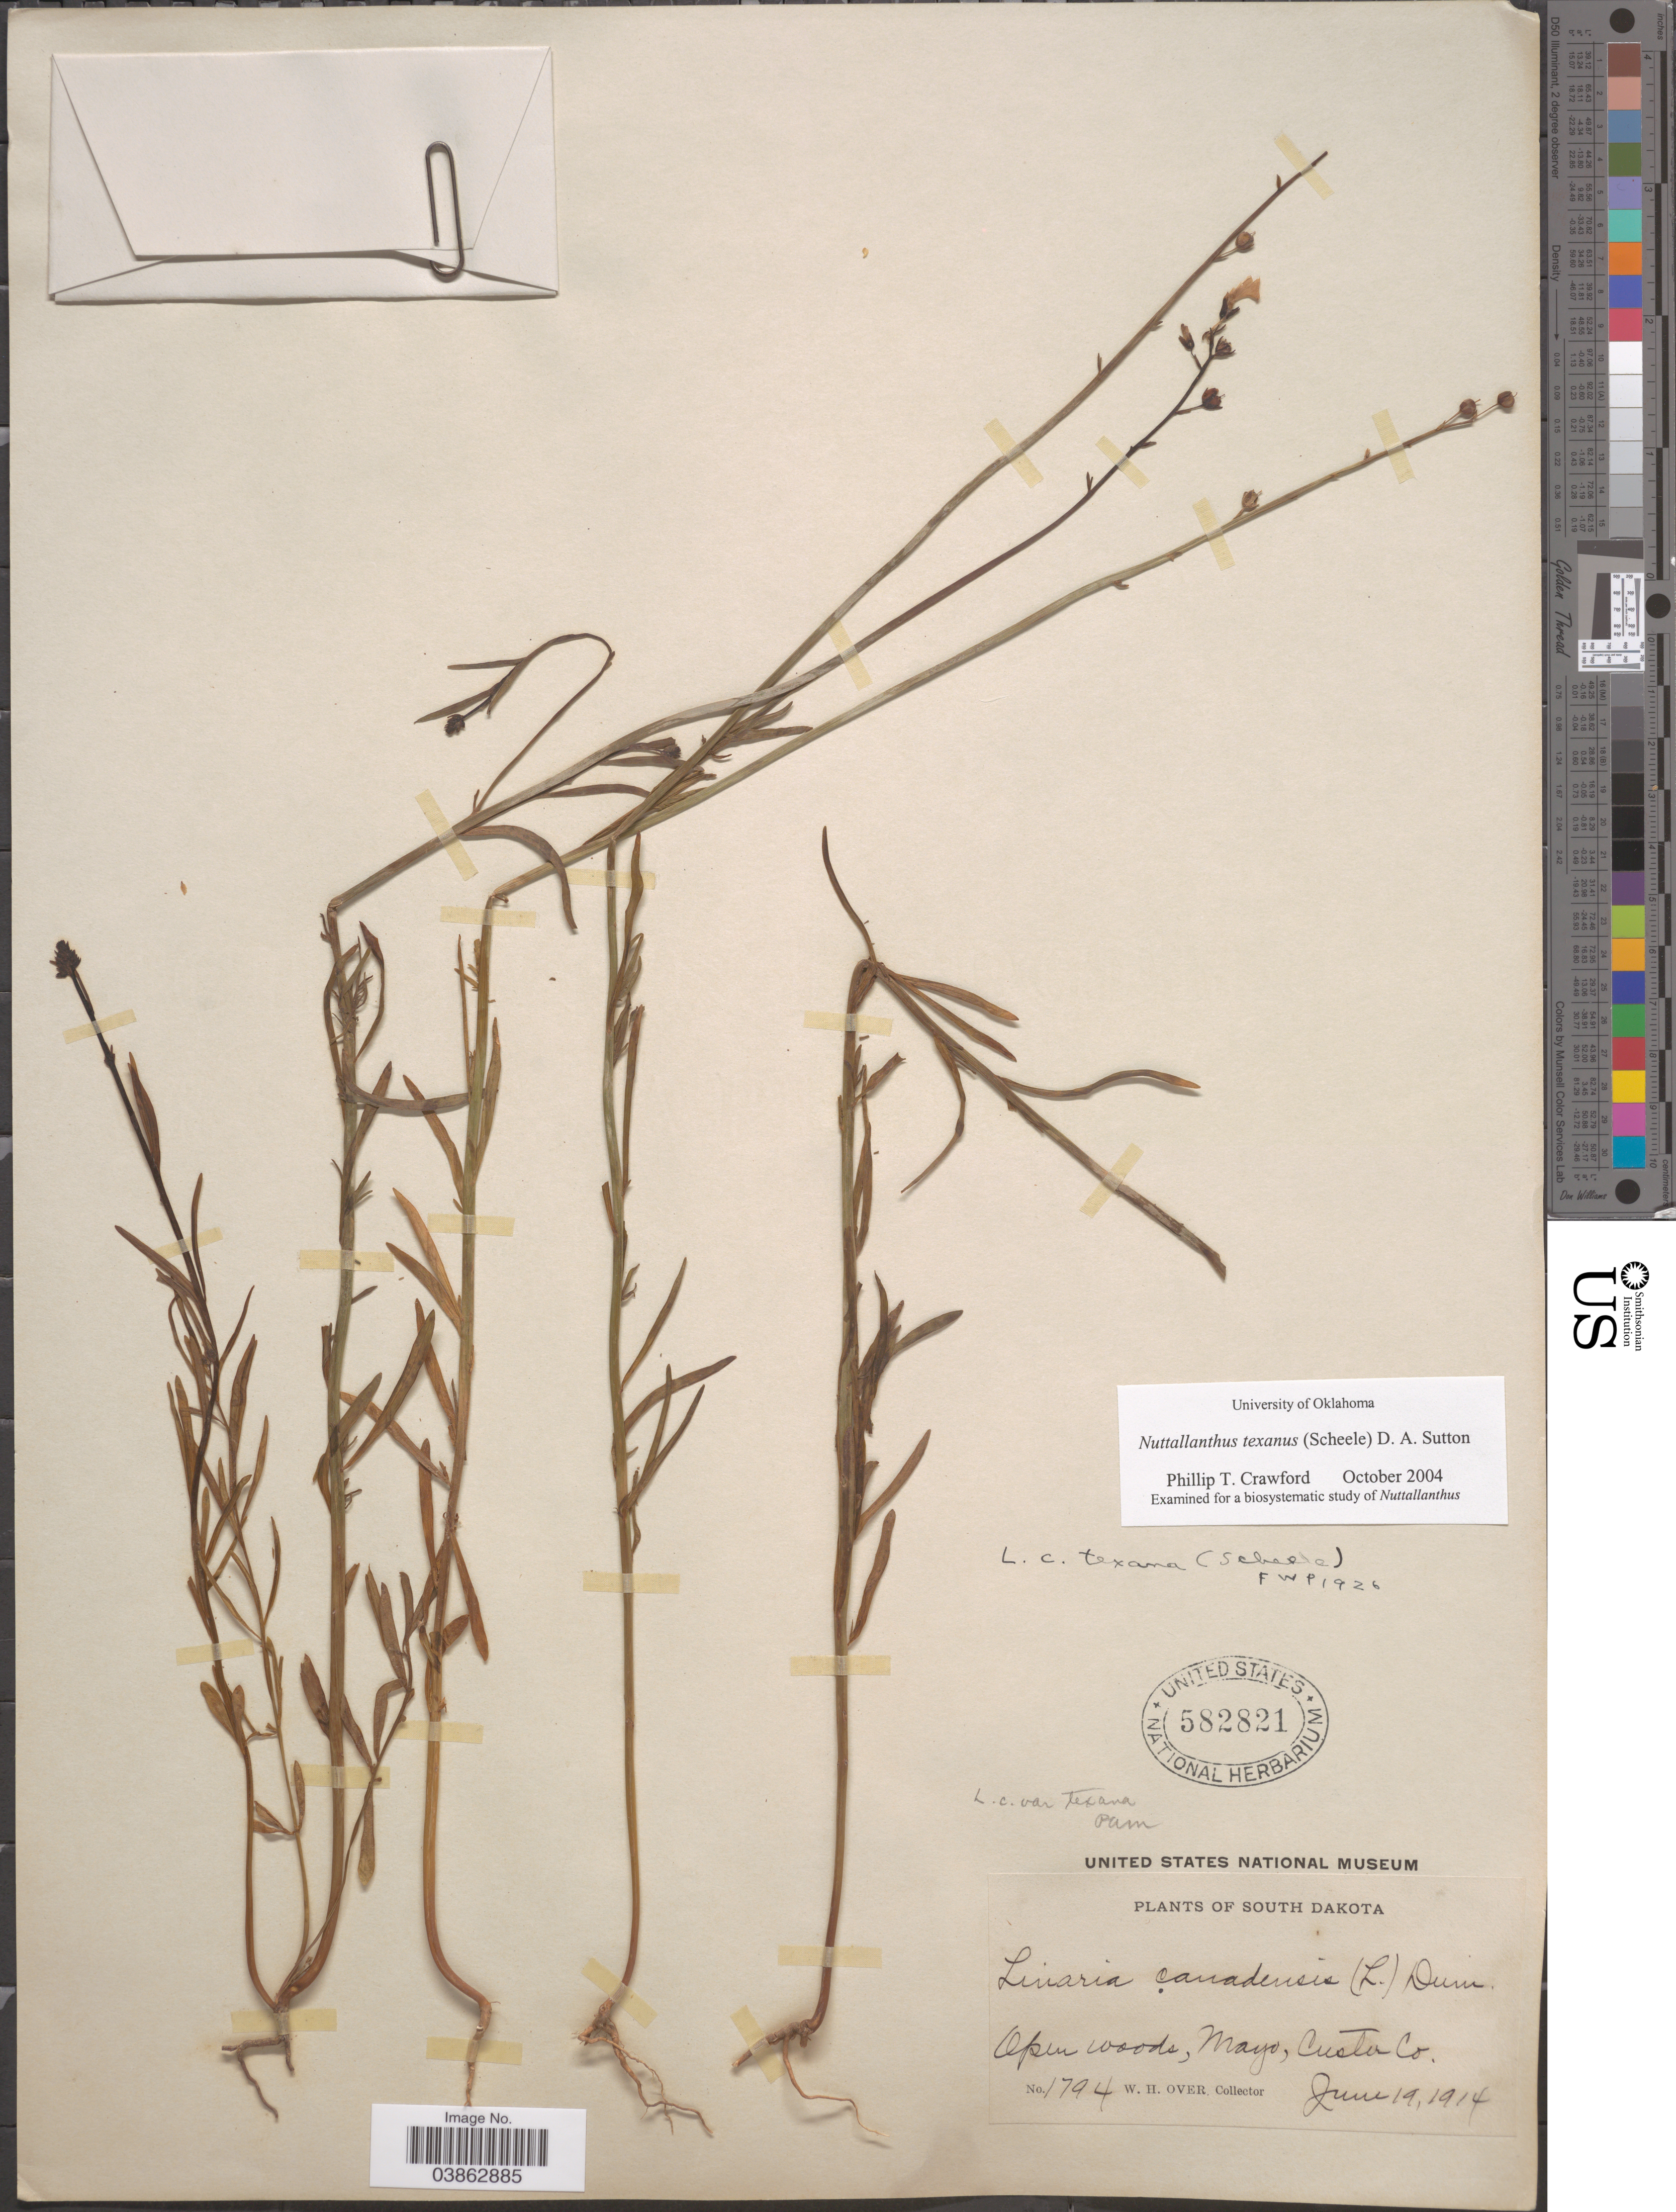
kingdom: Plantae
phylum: Tracheophyta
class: Magnoliopsida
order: Lamiales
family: Plantaginaceae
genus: Linaria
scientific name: Linaria texana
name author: Scheele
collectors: W. Over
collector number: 1794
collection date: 1914-06-19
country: United States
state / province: South Dakota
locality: Open woods, Mayo, Custer Co.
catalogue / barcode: US 582821